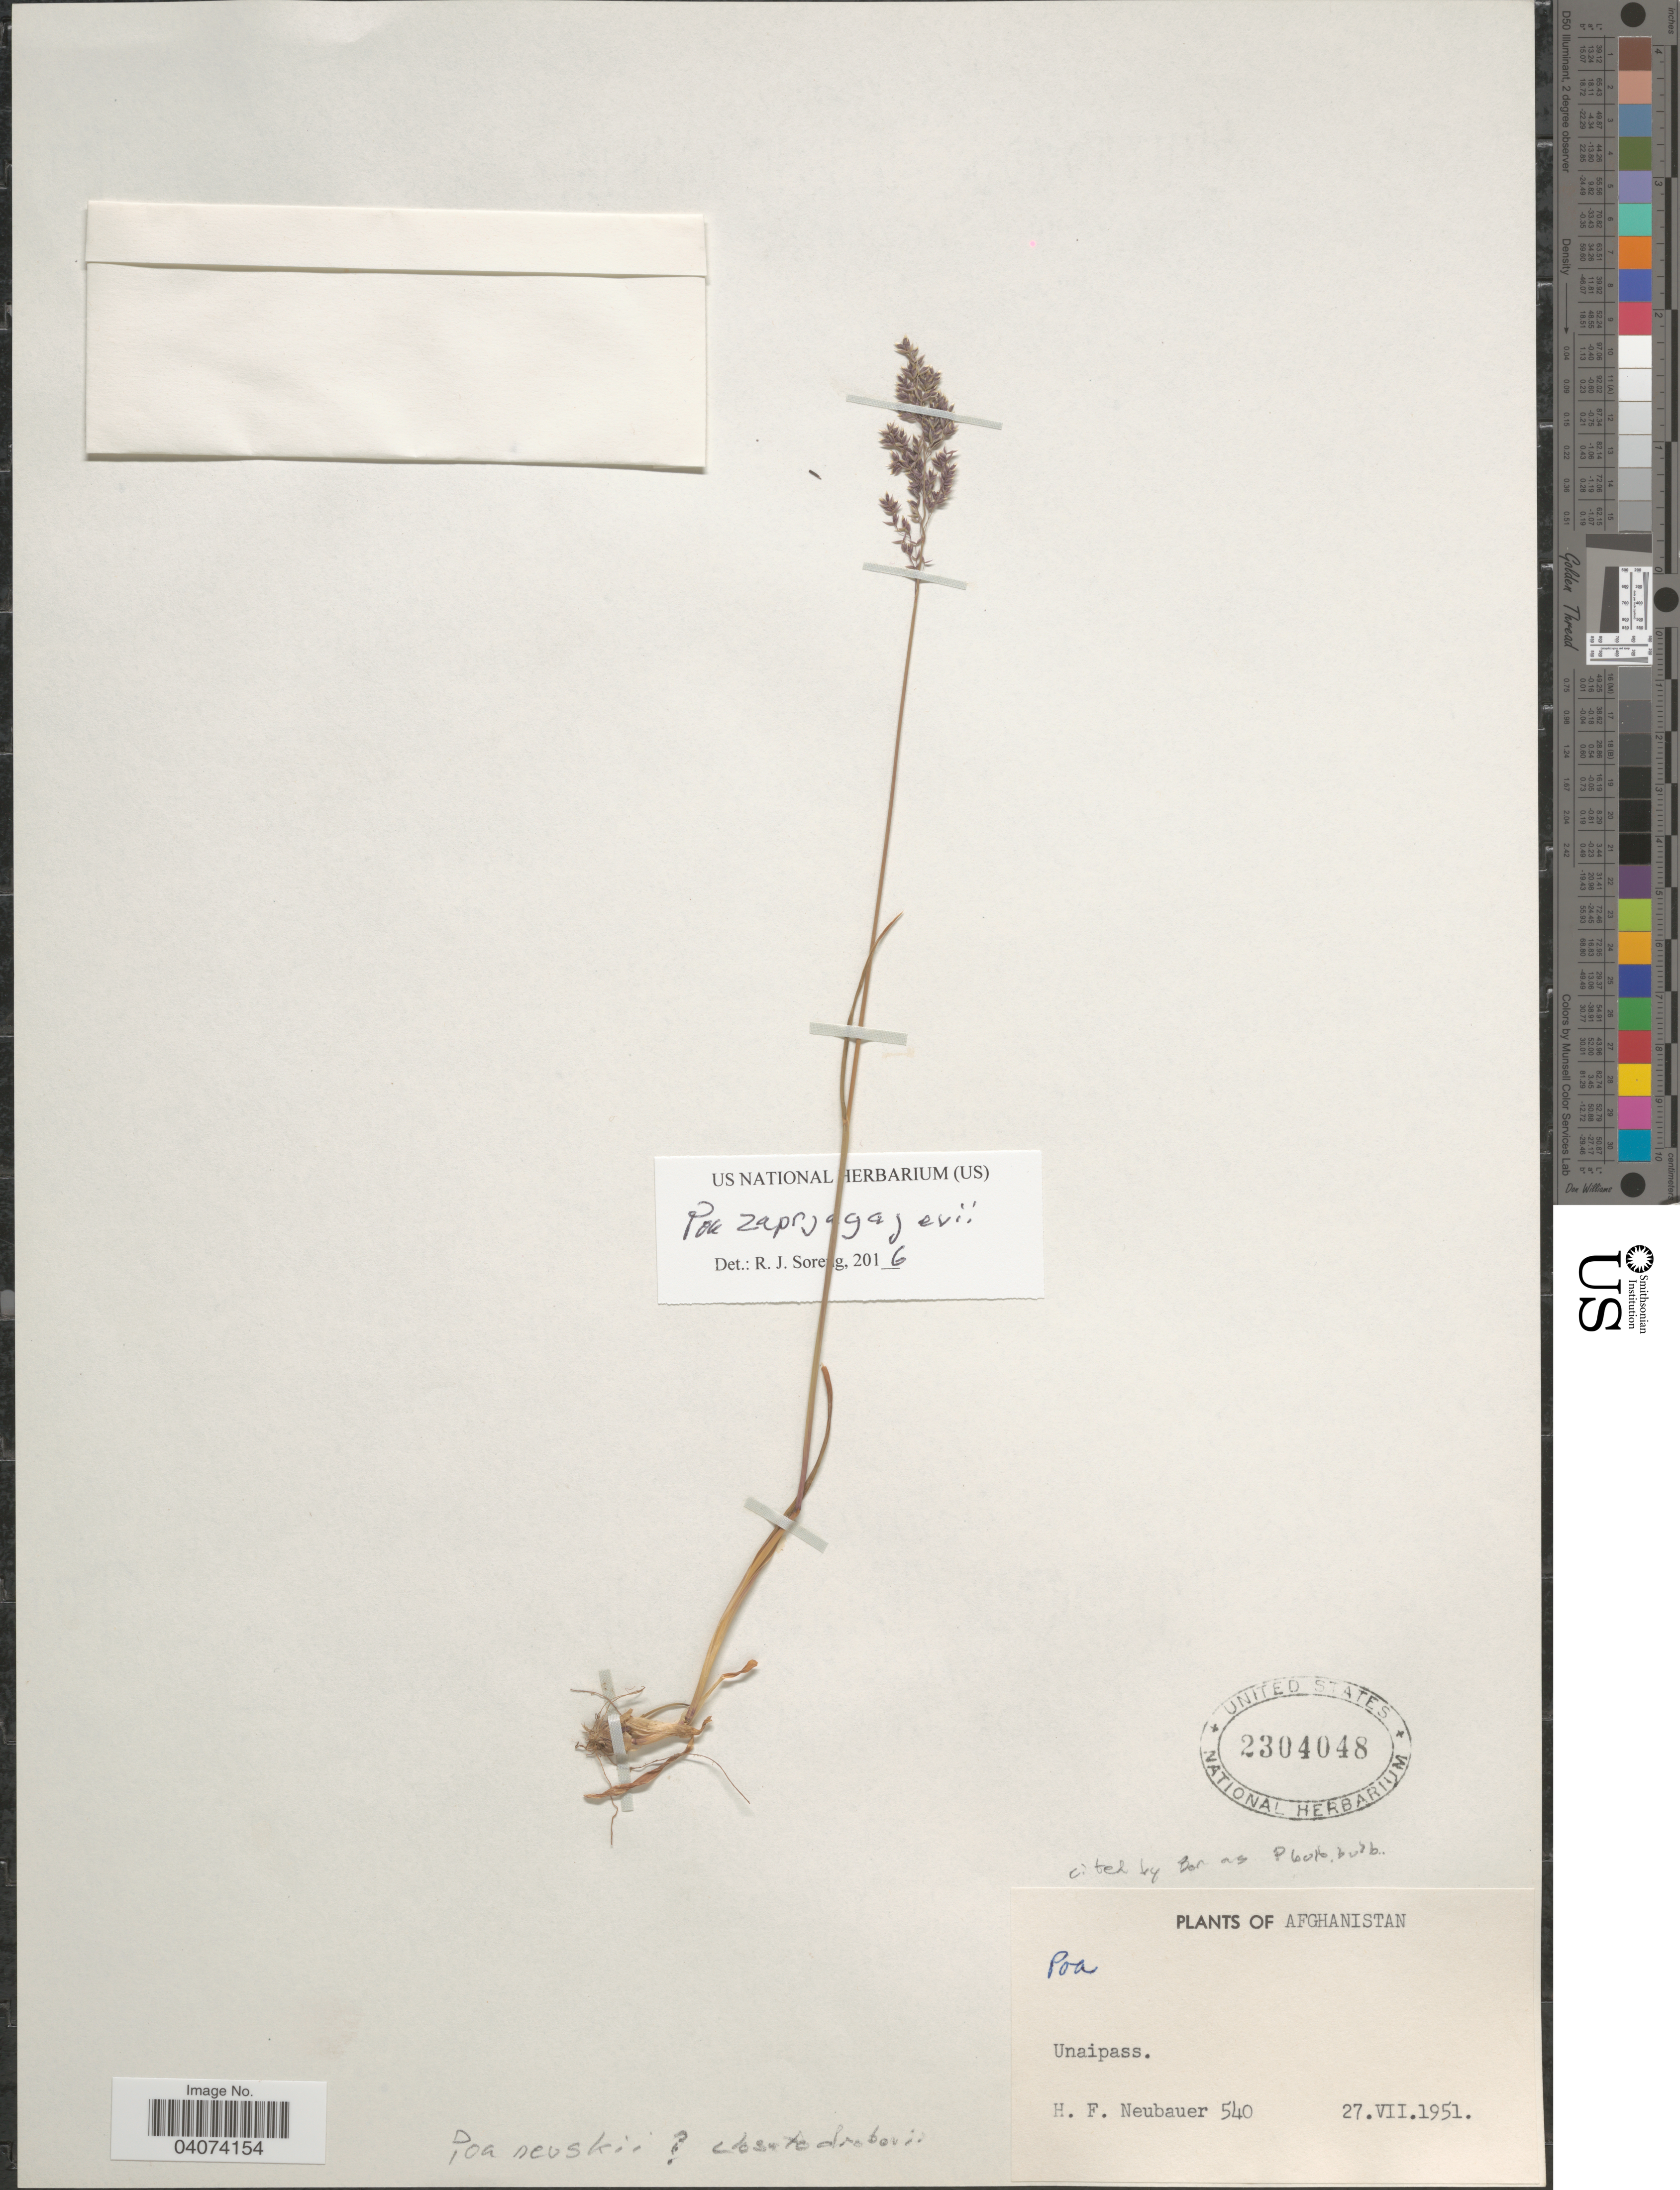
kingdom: Plantae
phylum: Tracheophyta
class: Liliopsida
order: Poales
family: Poaceae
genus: Poa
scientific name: Poa zaprjagajevii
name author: Ovcz.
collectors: H. Neubauer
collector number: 540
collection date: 1951-07-27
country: Afghanistan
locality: Unaipass.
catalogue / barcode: US 2304048